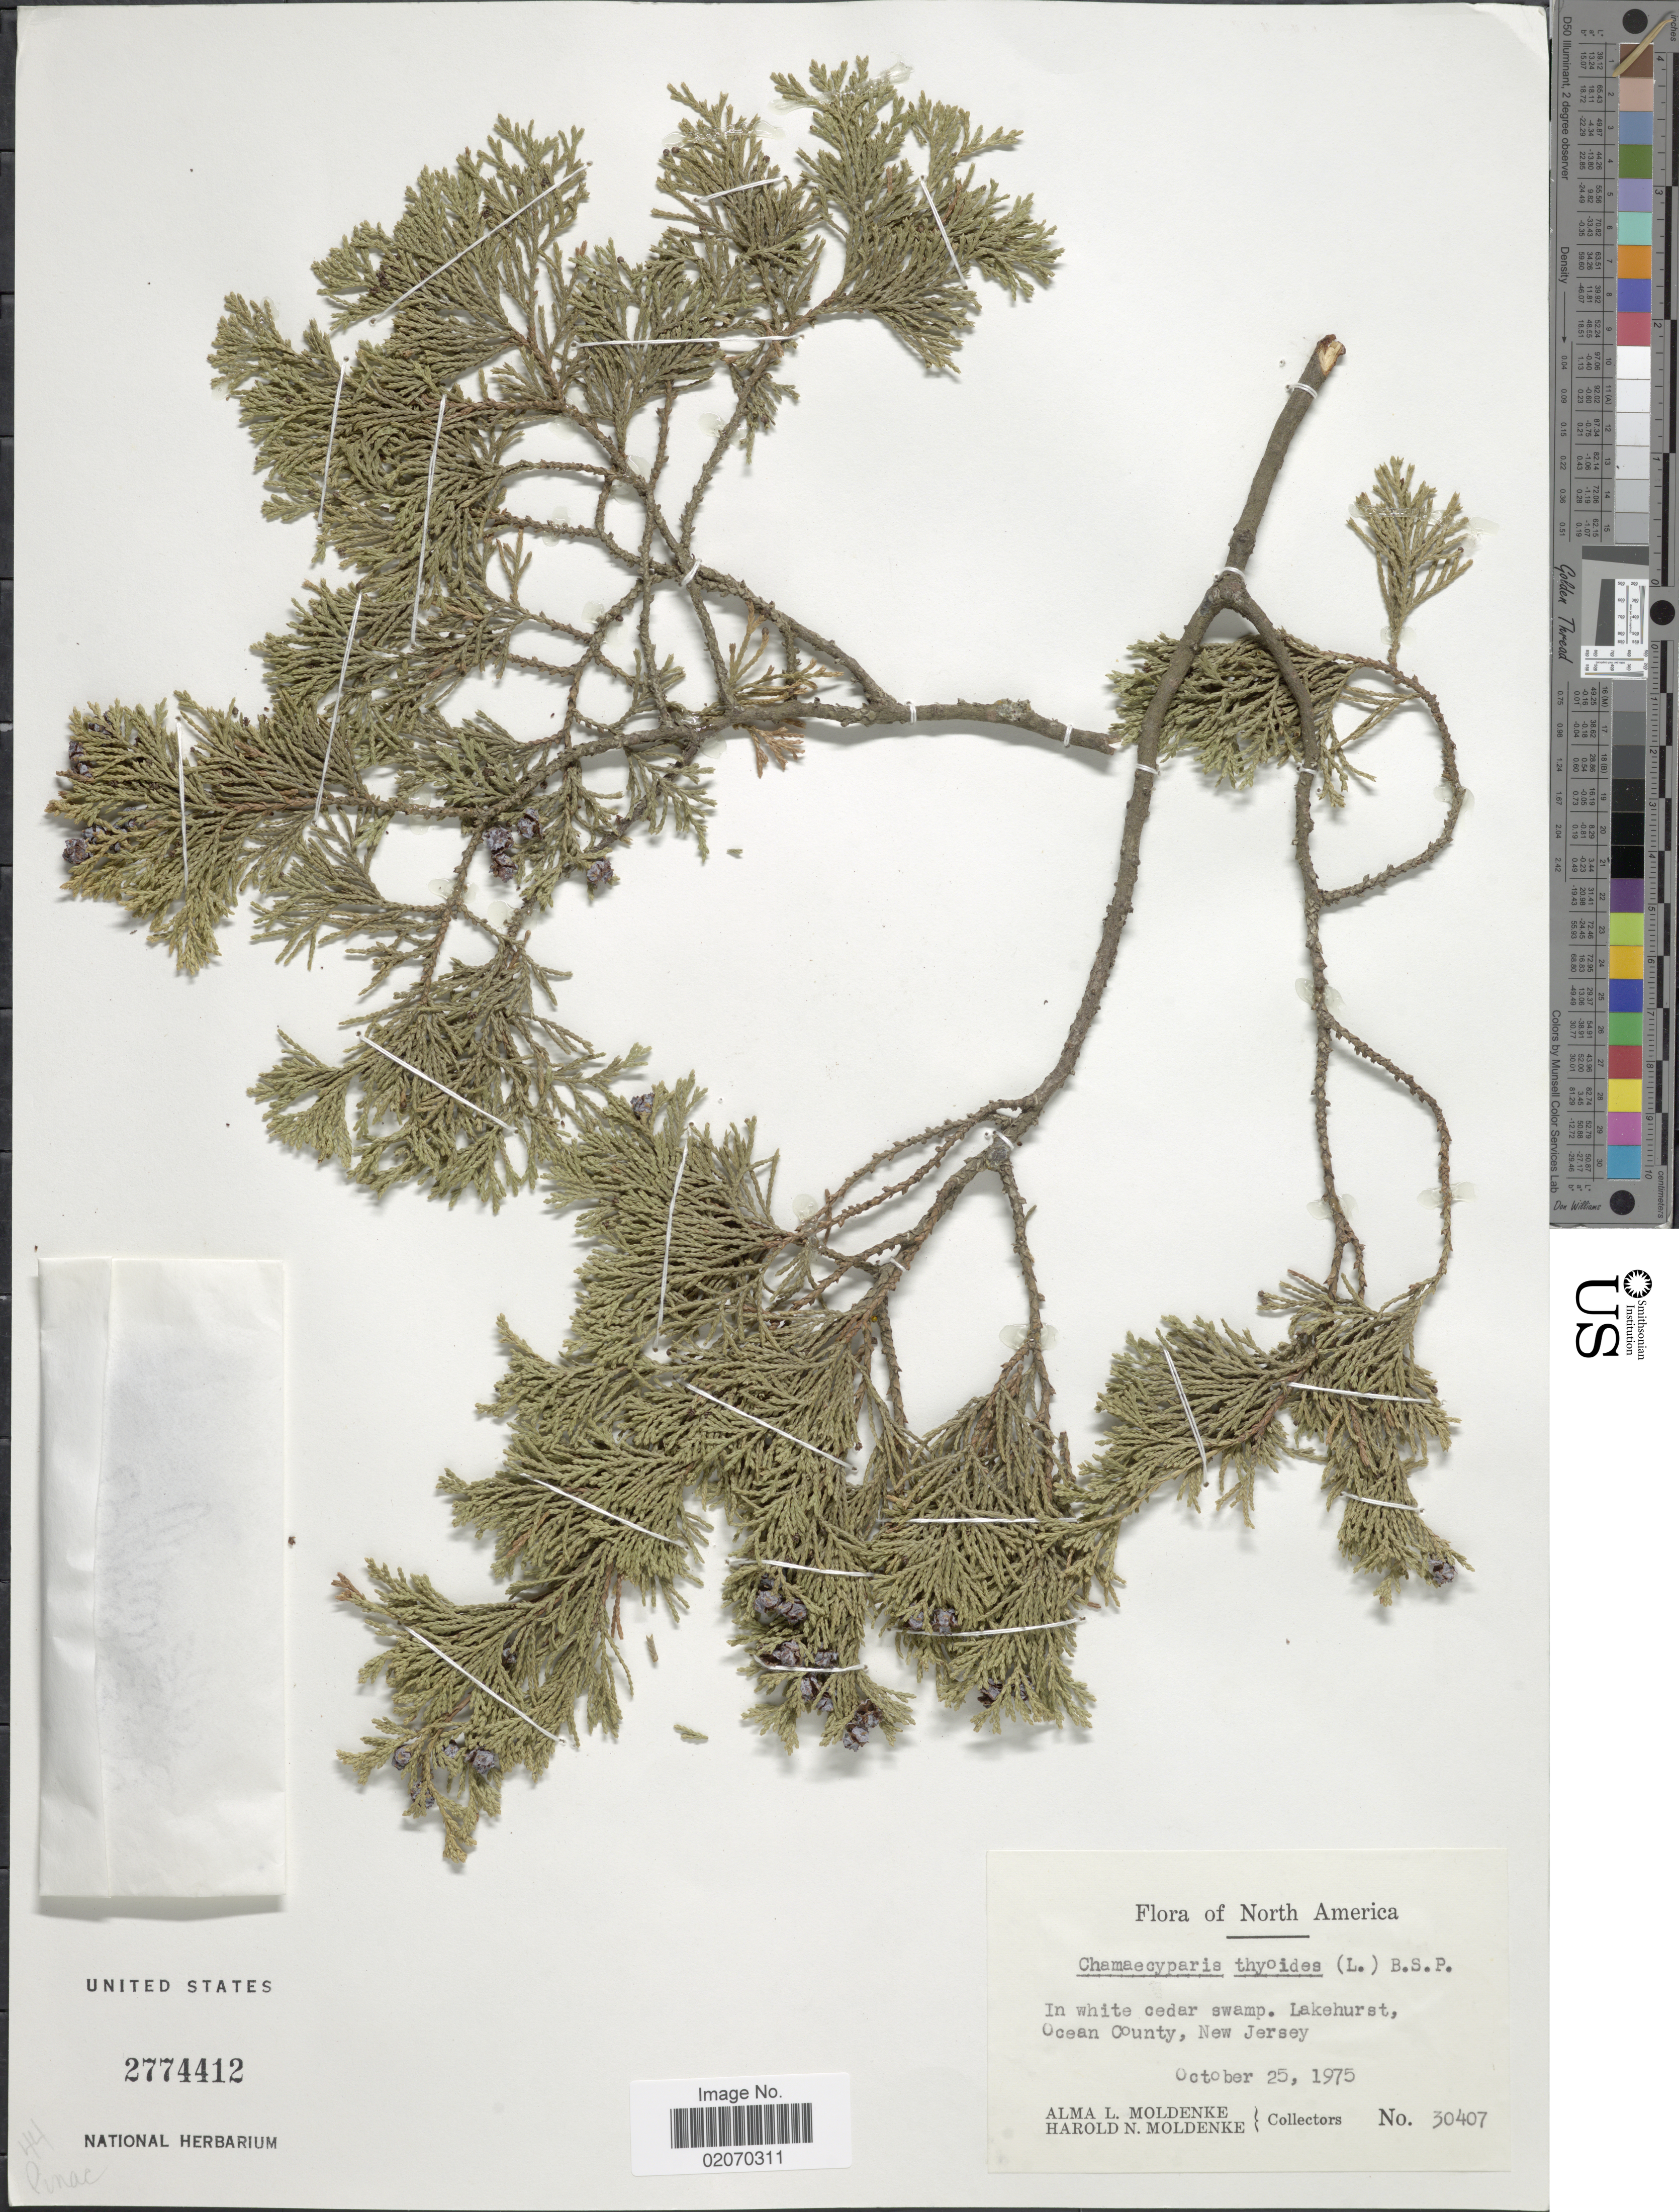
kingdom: Plantae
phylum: Tracheophyta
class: Pinopsida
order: Pinales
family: Cupressaceae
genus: Chamaecyparis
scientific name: Chamaecyparis thyoides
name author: (L.) Britton, Stearns & Poggenb.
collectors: A. L. Moldenke & H. N. Moldenke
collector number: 30407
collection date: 1975-10-25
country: United States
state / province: New Jersey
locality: Lakehurst, Ocean County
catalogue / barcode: US 2774412